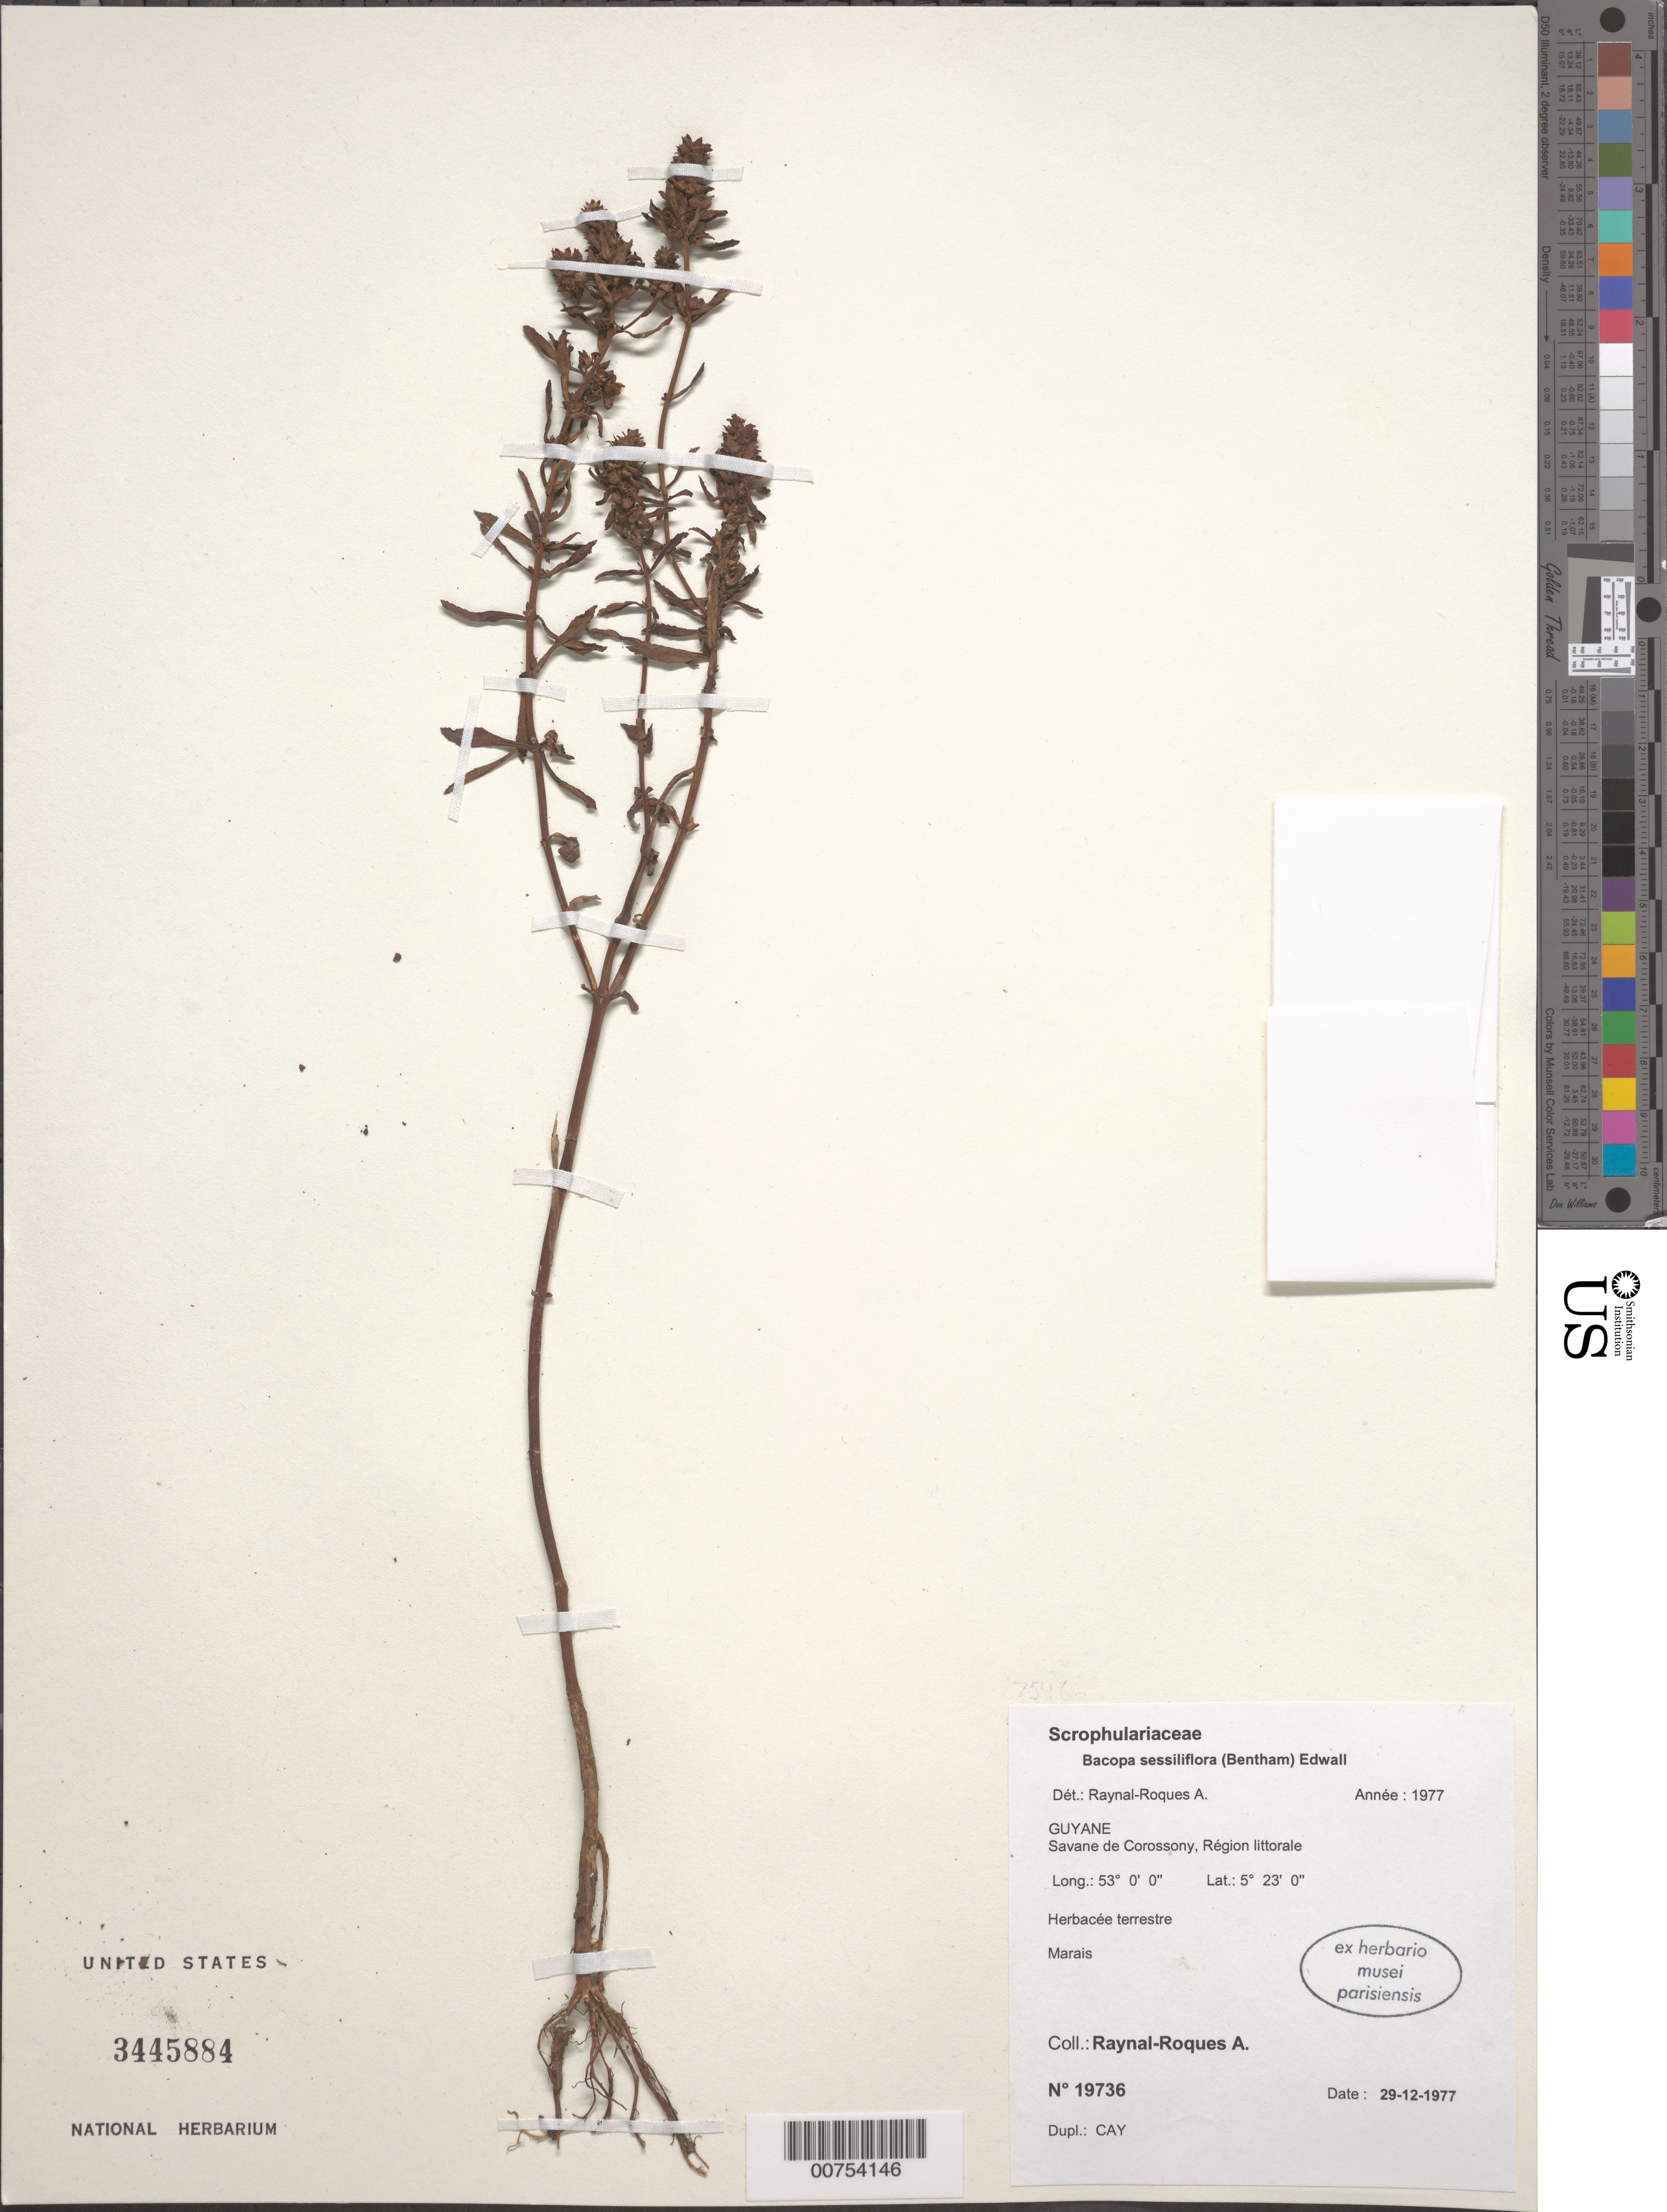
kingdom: Plantae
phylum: Tracheophyta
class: Magnoliopsida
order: Lamiales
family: Plantaginaceae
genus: Bacopa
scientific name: Bacopa sessiliflora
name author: (Benth.) Edwall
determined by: Raynal, A. M.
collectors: A. M. Raynal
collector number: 19736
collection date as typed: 29-Dec-77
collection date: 1977-12-29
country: French Guiana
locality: Savane de Corossony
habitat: Marsh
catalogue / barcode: US 3445884